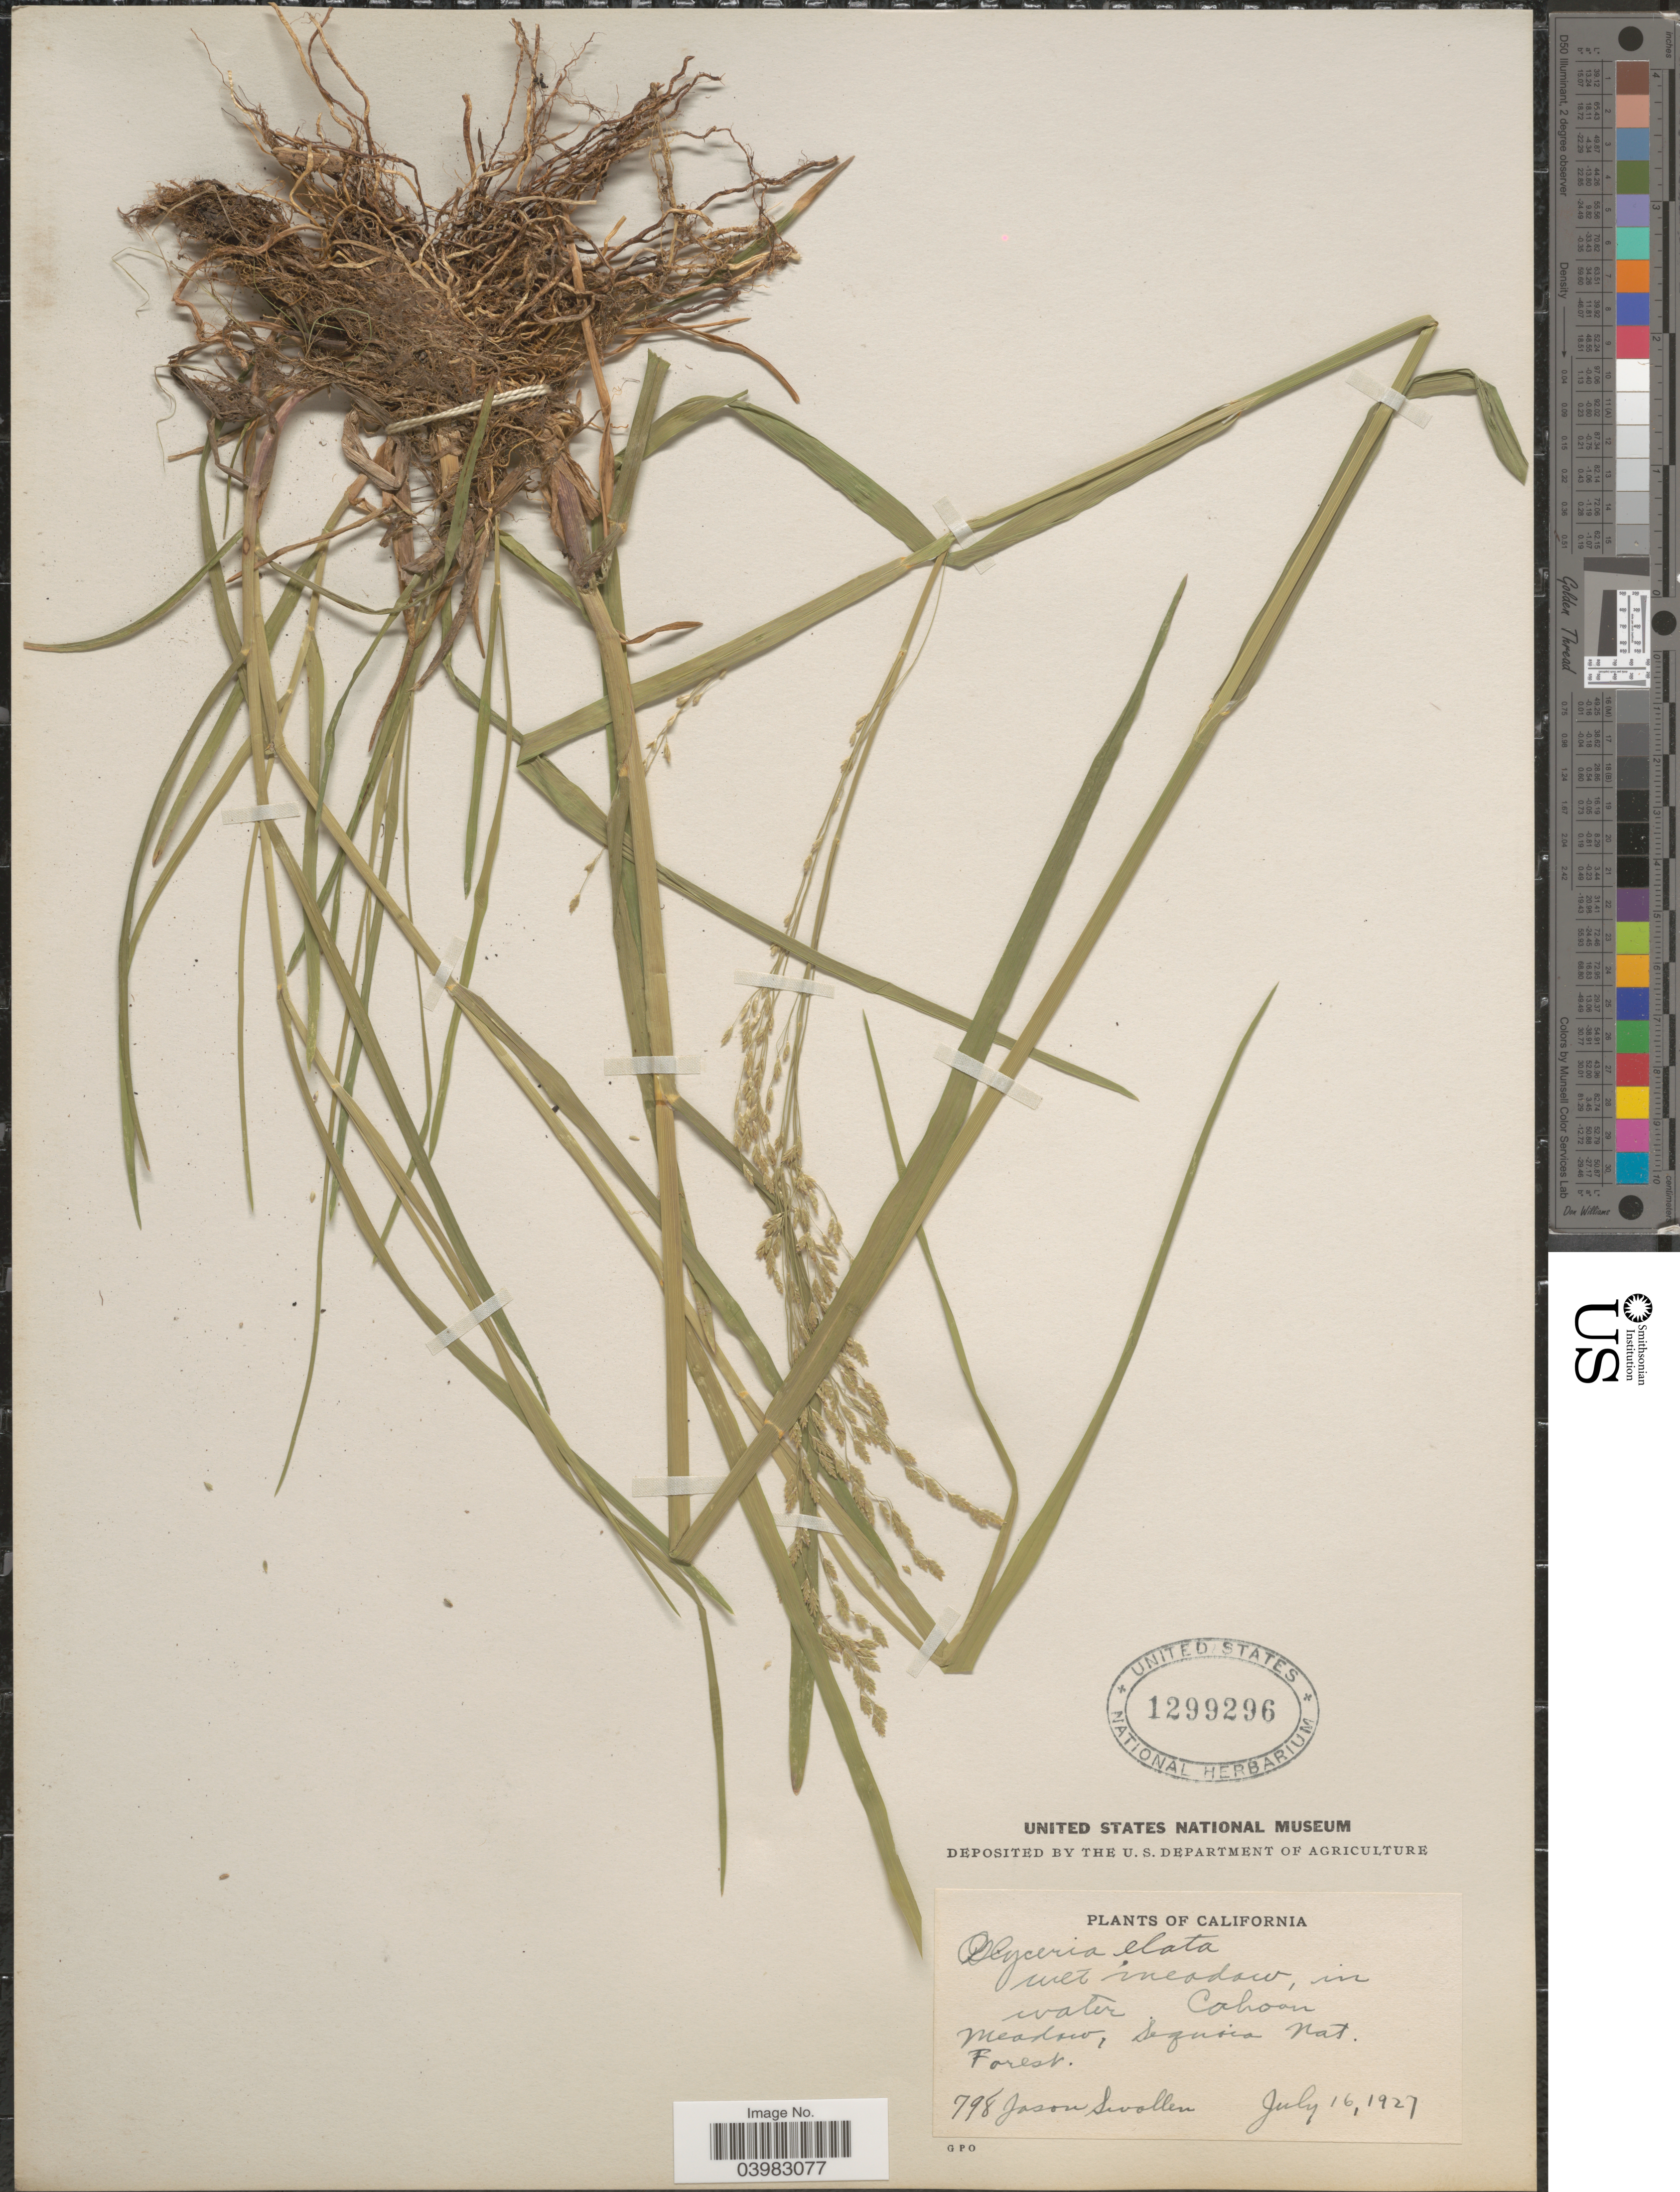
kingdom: Plantae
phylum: Tracheophyta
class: Liliopsida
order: Poales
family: Poaceae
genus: Glyceria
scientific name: Glyceria elata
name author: (Nash) M.E. Jones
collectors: J. R. Swallen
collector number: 798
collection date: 1927-07-16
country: United States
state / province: California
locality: Cahoon meadow, Sequoia Nat. Forest.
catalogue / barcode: US 1299296